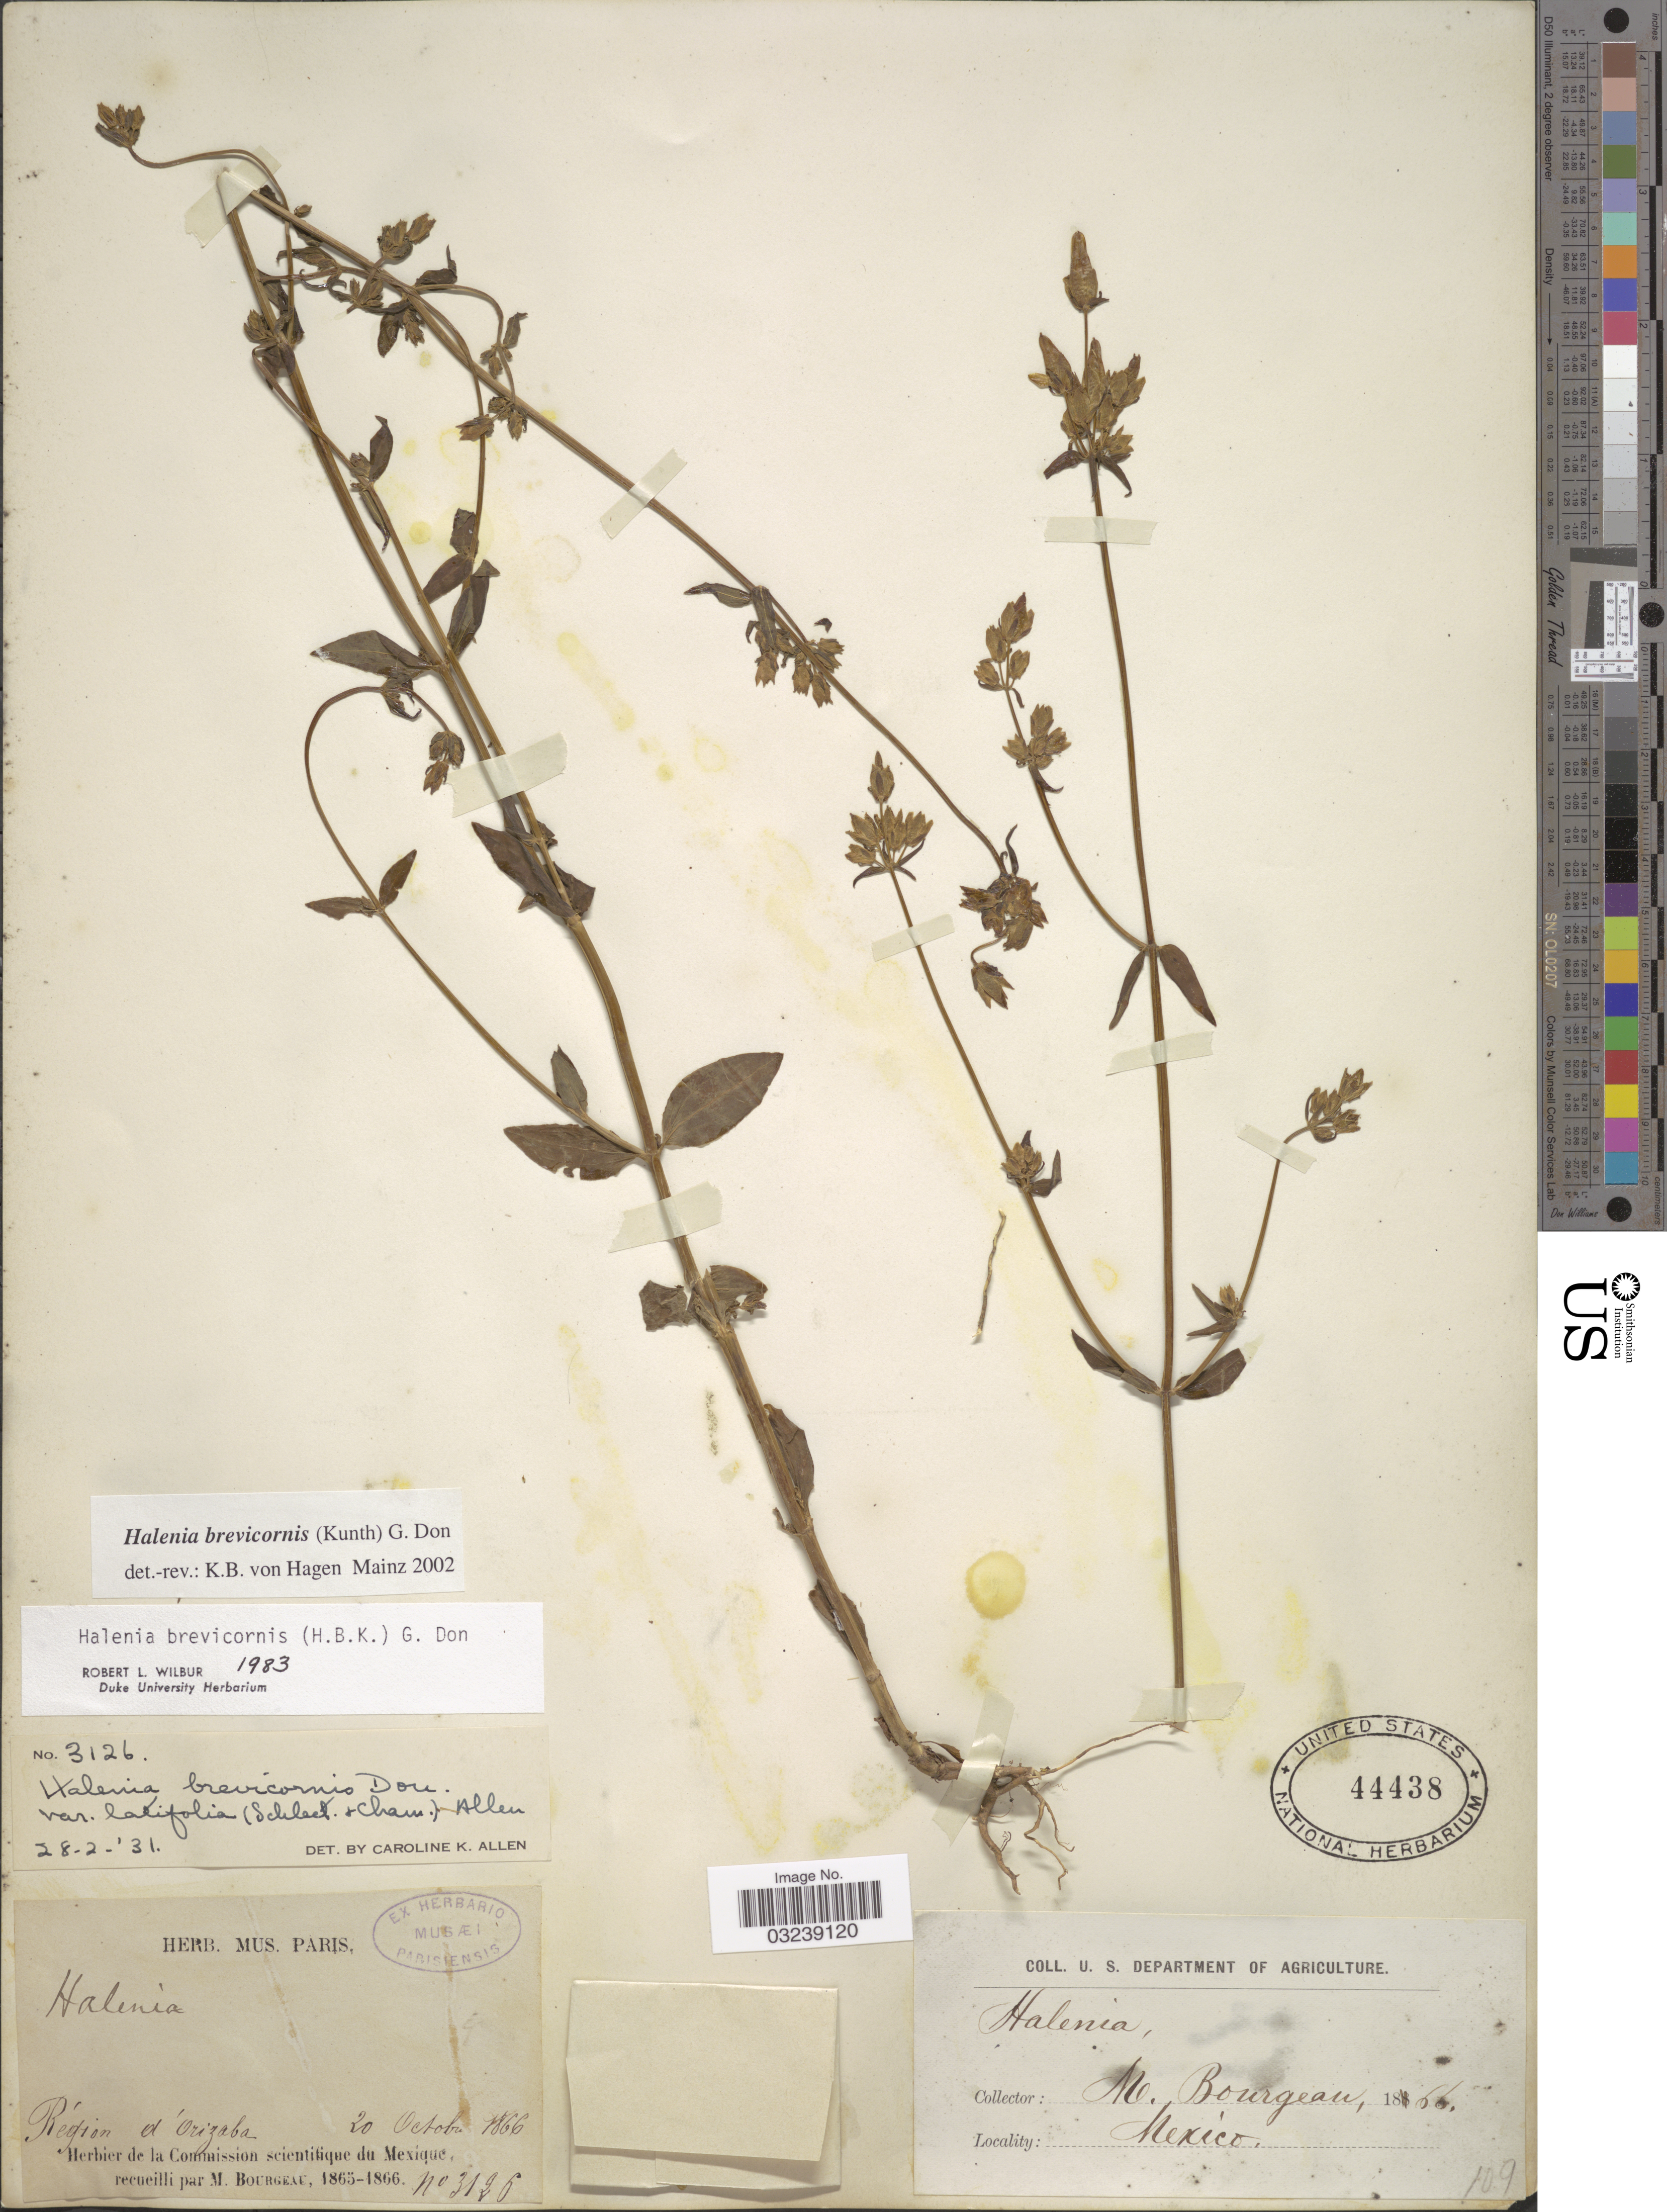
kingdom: Plantae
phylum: Tracheophyta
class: Magnoliopsida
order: Gentianales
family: Gentianaceae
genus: Halenia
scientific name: Halenia brevicornis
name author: (Kunth) G. Don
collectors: M. Bourgeau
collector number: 3196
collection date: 1866-10-20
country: Mexico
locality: Région d'Orizaba.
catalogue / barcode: US 44438